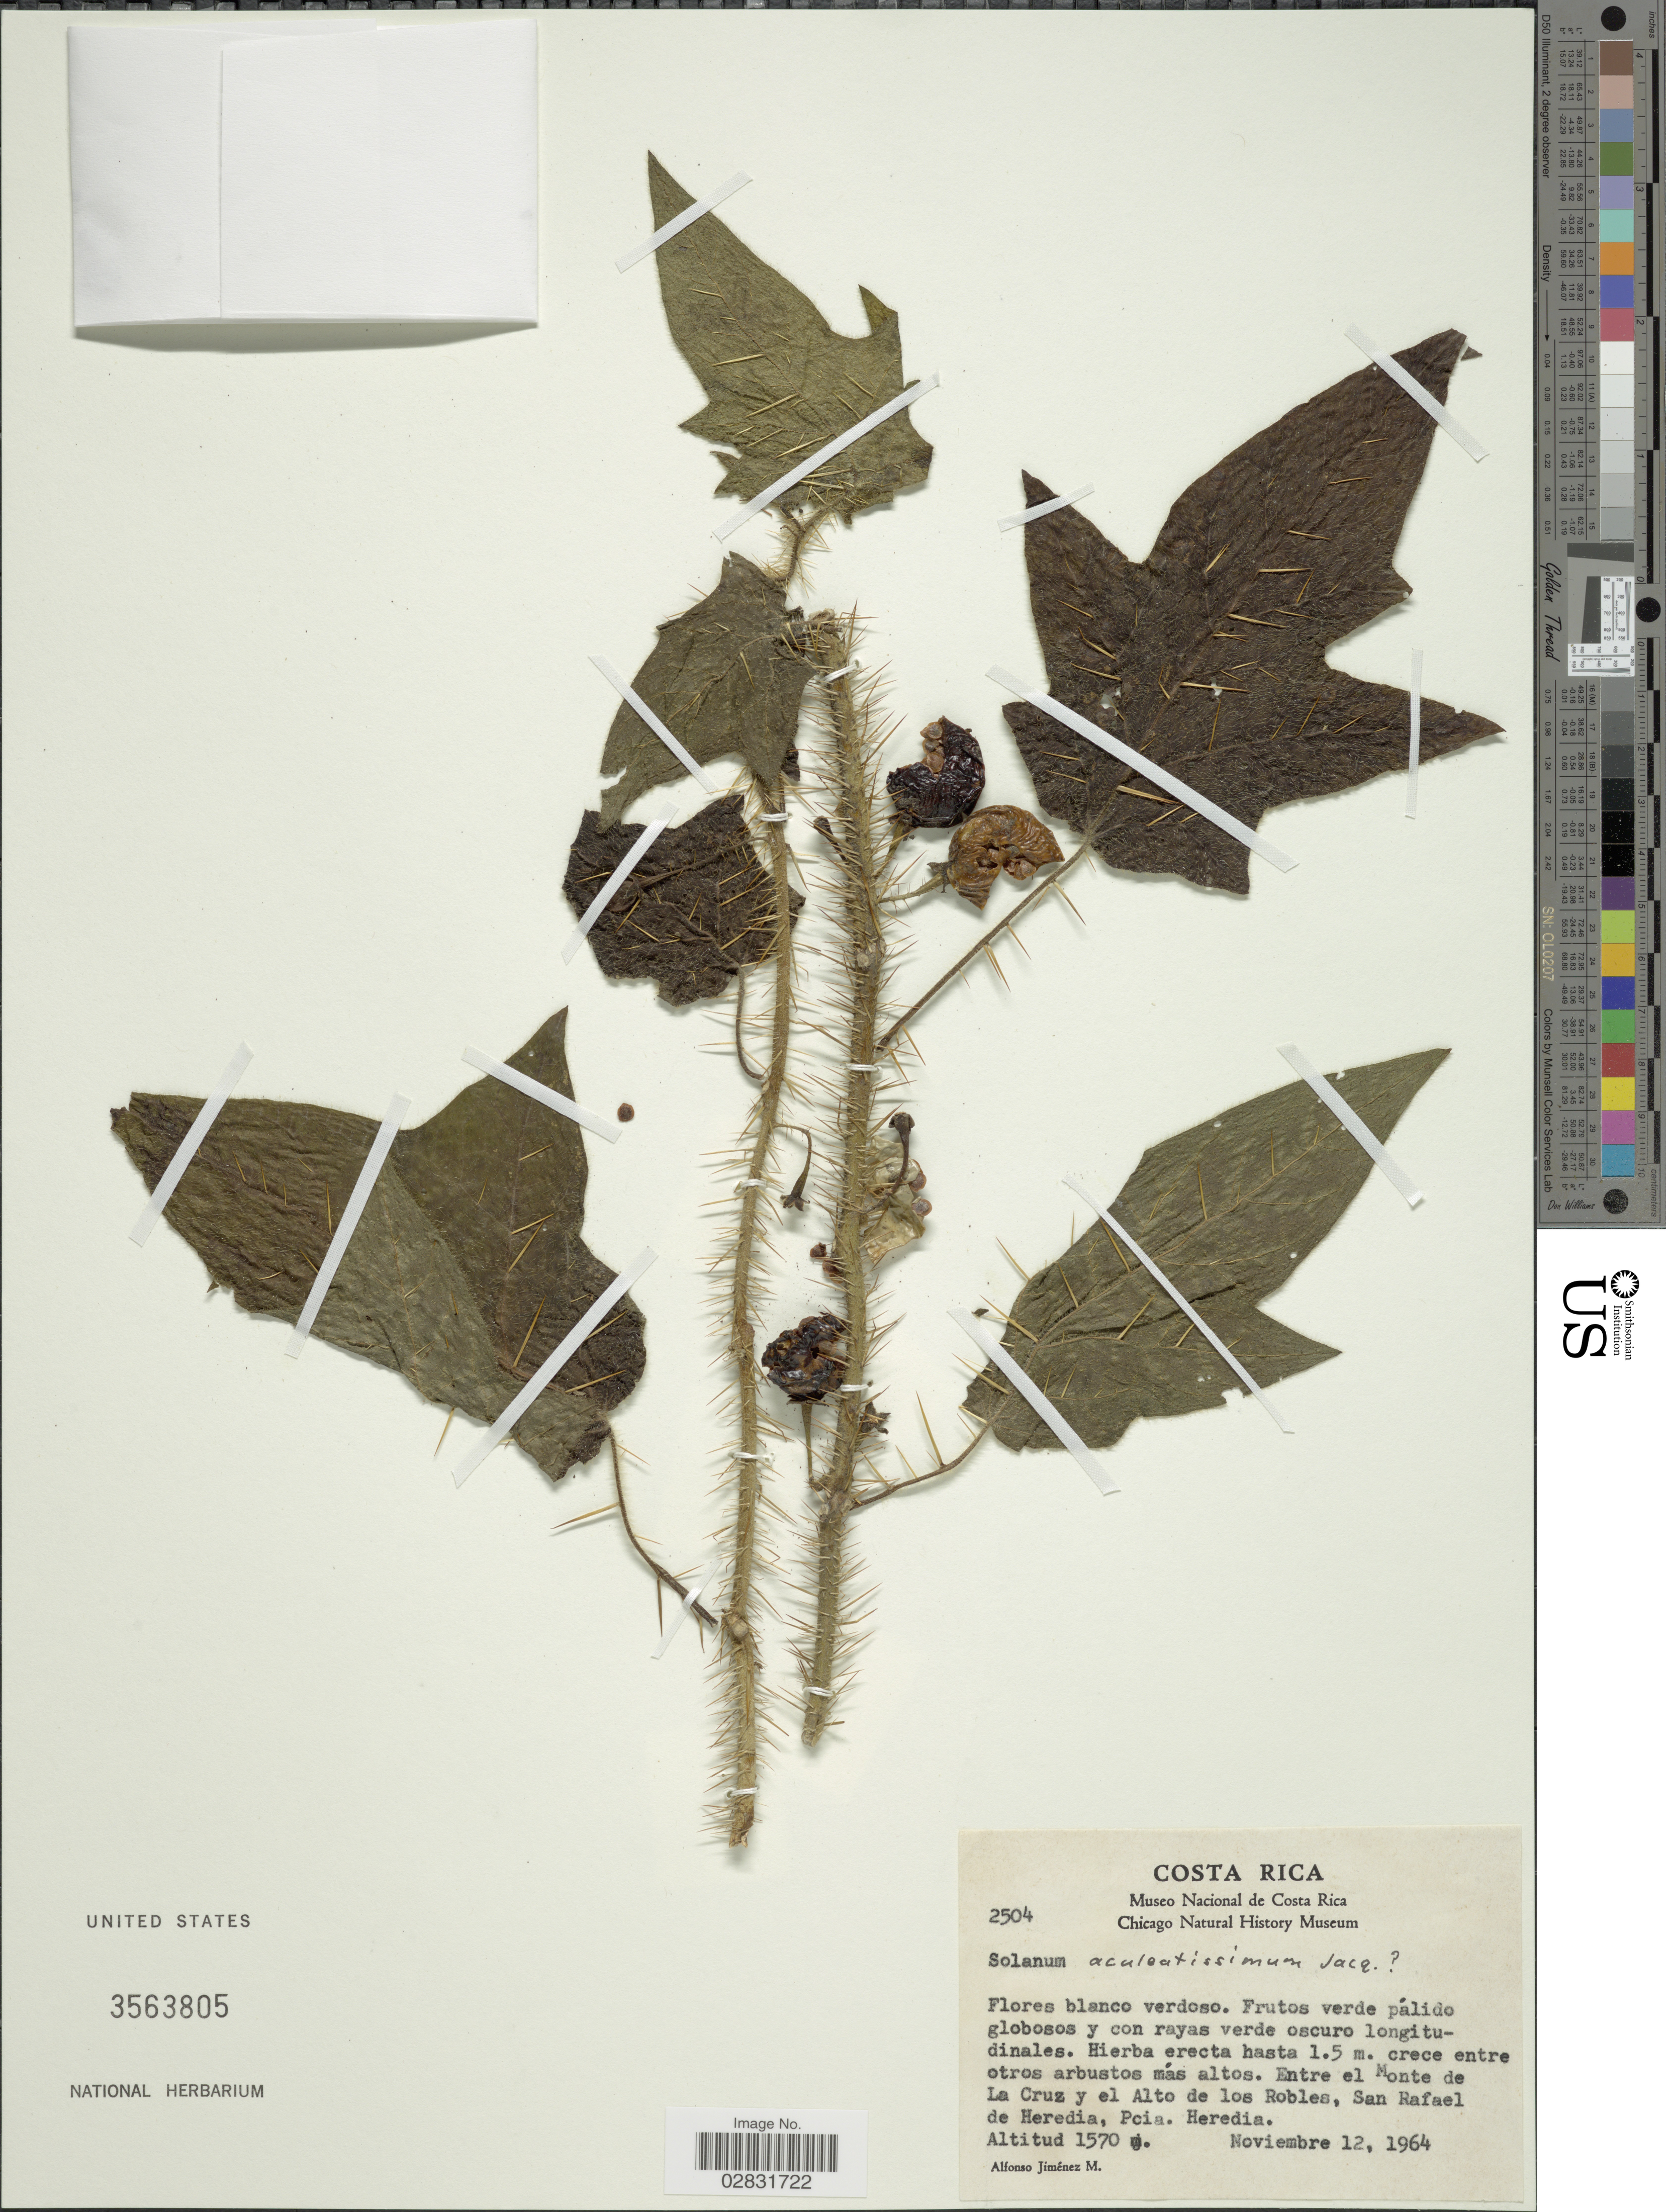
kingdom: Plantae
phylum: Tracheophyta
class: Magnoliopsida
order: Solanales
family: Solanaceae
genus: Solanum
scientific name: Solanum aculeatissimum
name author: Jacq.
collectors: A. Jimenez M.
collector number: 2504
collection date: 1964-11-12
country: Costa Rica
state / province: Heredia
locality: Entre el Monte de La Cruz y el Alto de los Robles, San Rafael de Heredia.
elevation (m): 1570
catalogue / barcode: US 3563805